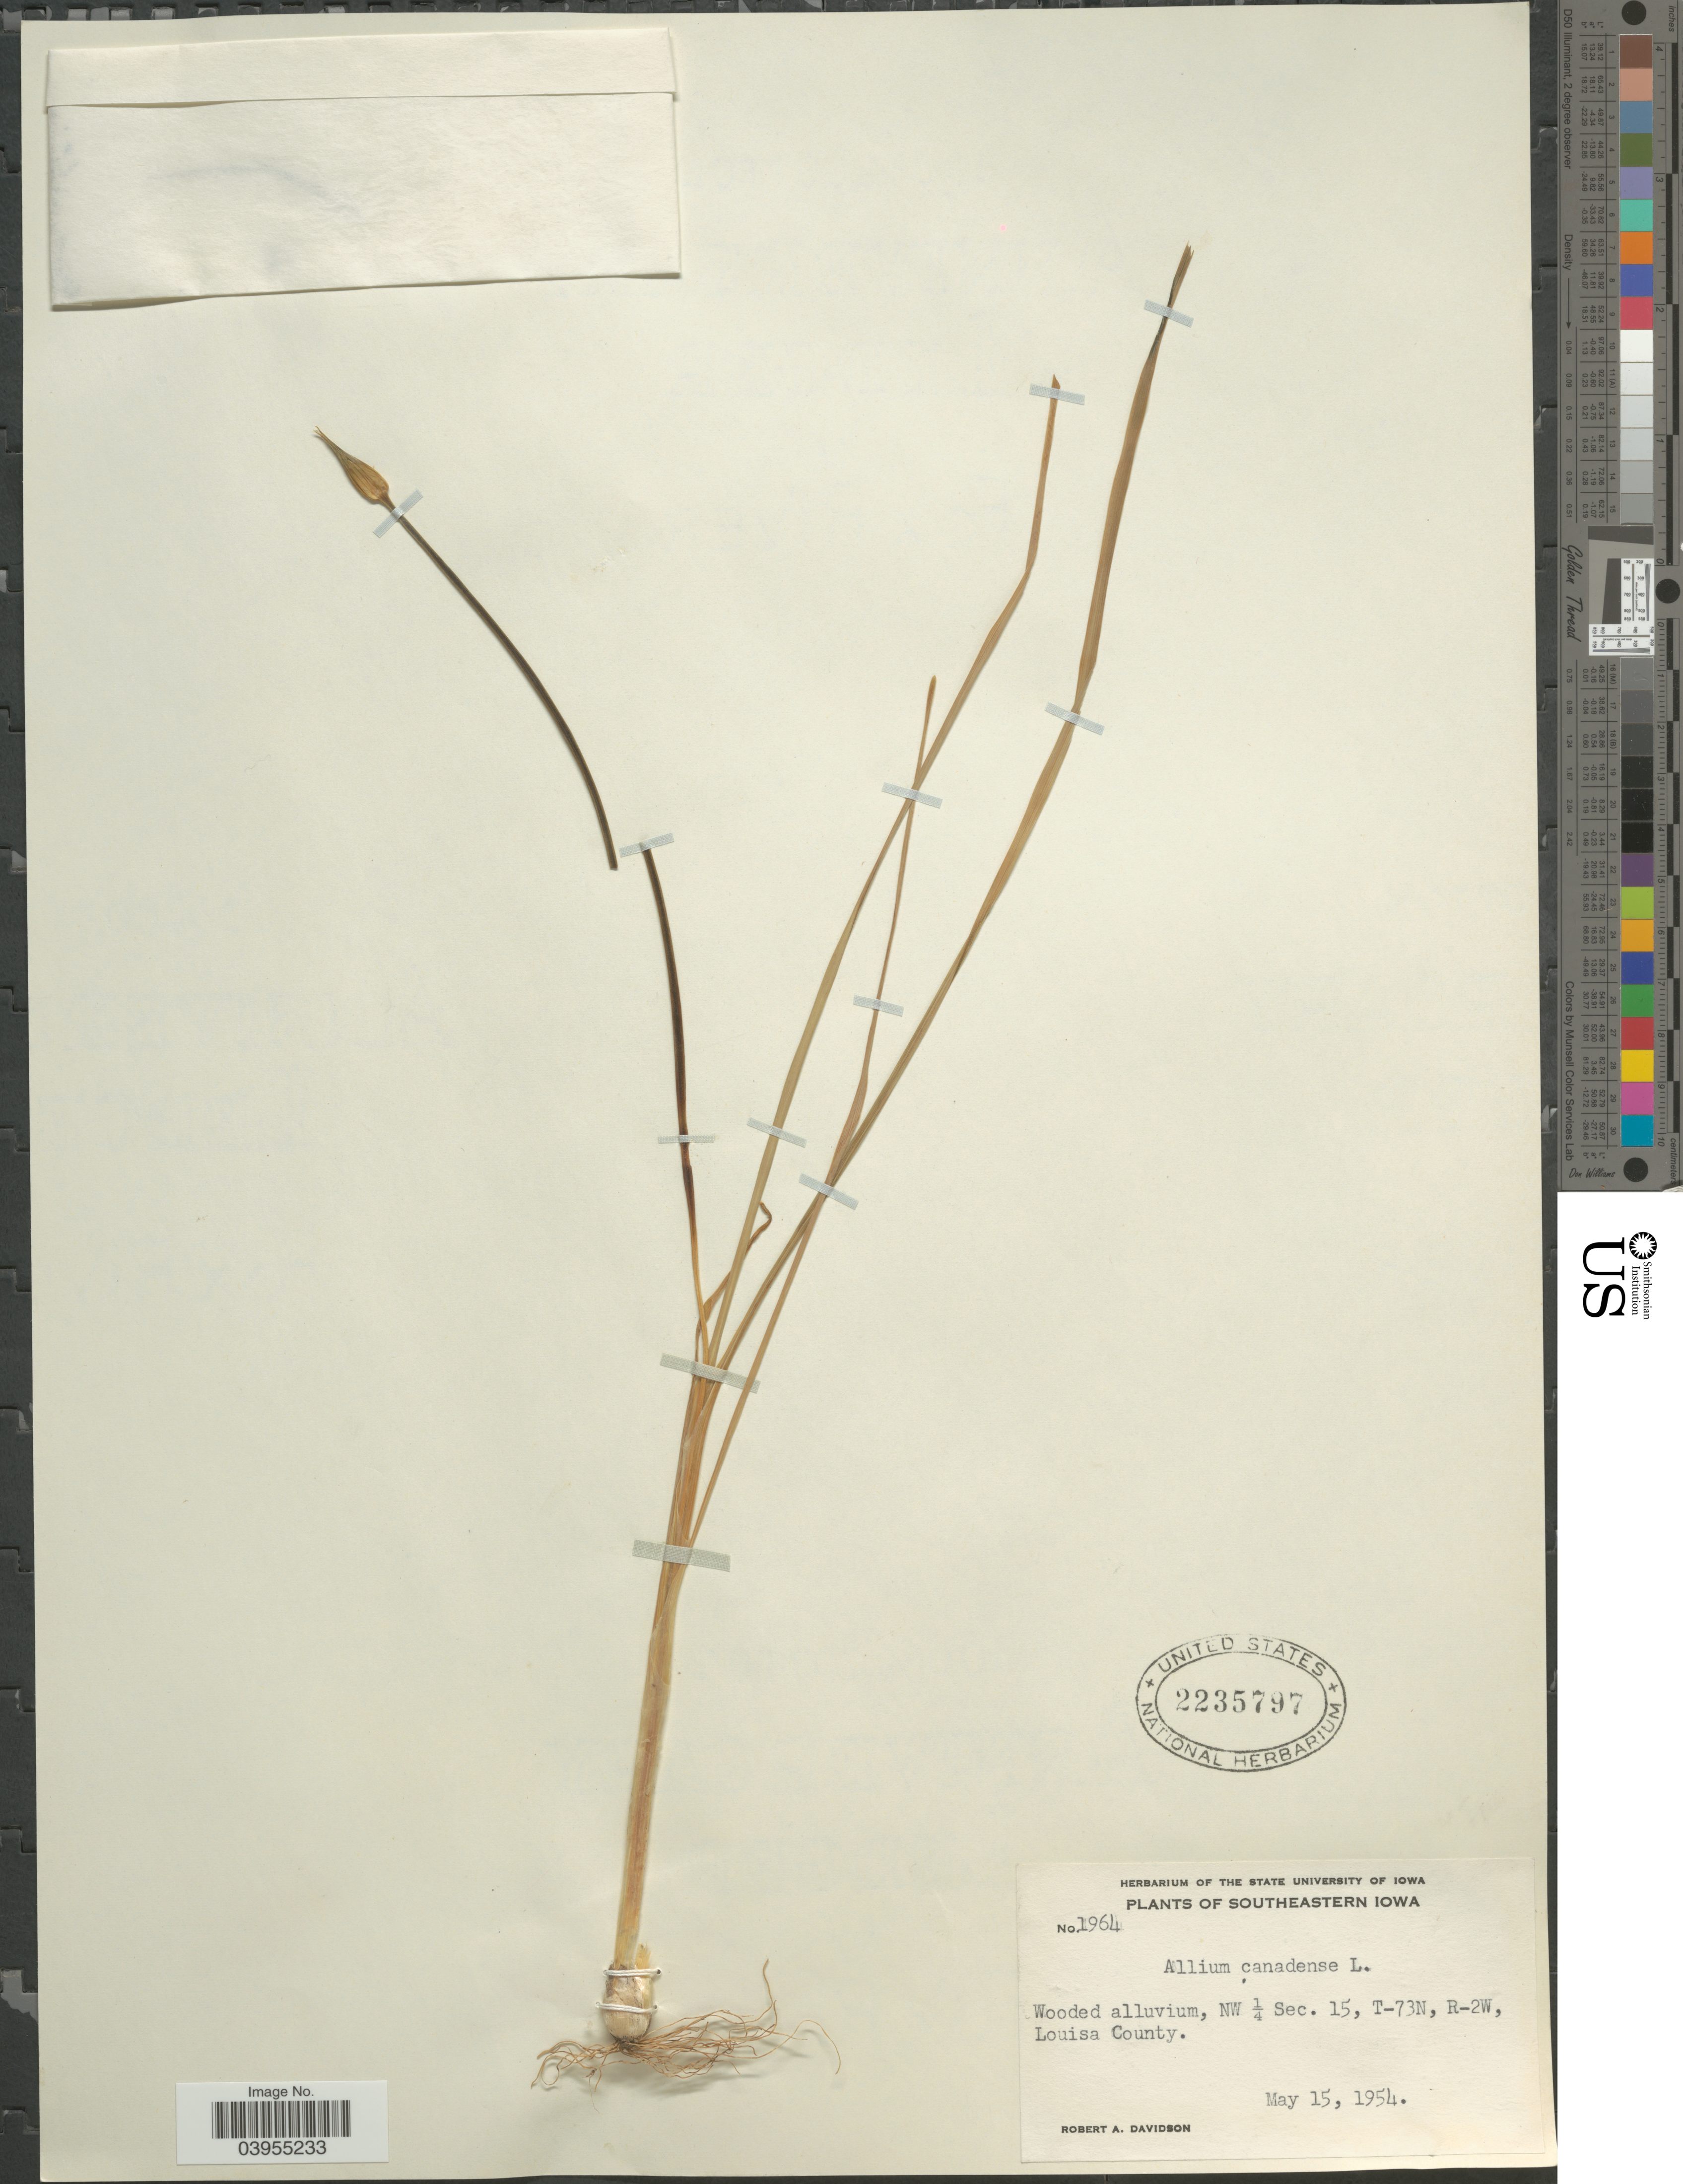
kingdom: Plantae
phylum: Tracheophyta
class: Liliopsida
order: Asparagales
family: Amaryllidaceae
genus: Allium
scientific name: Allium canadense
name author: L.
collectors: R. A. Davidson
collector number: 1964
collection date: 1954-05-15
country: United States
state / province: Iowa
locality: Southeastern Iowa. NW ¼ Sec. 15, T-73N, R-2W, Louisa County.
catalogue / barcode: US 2235797